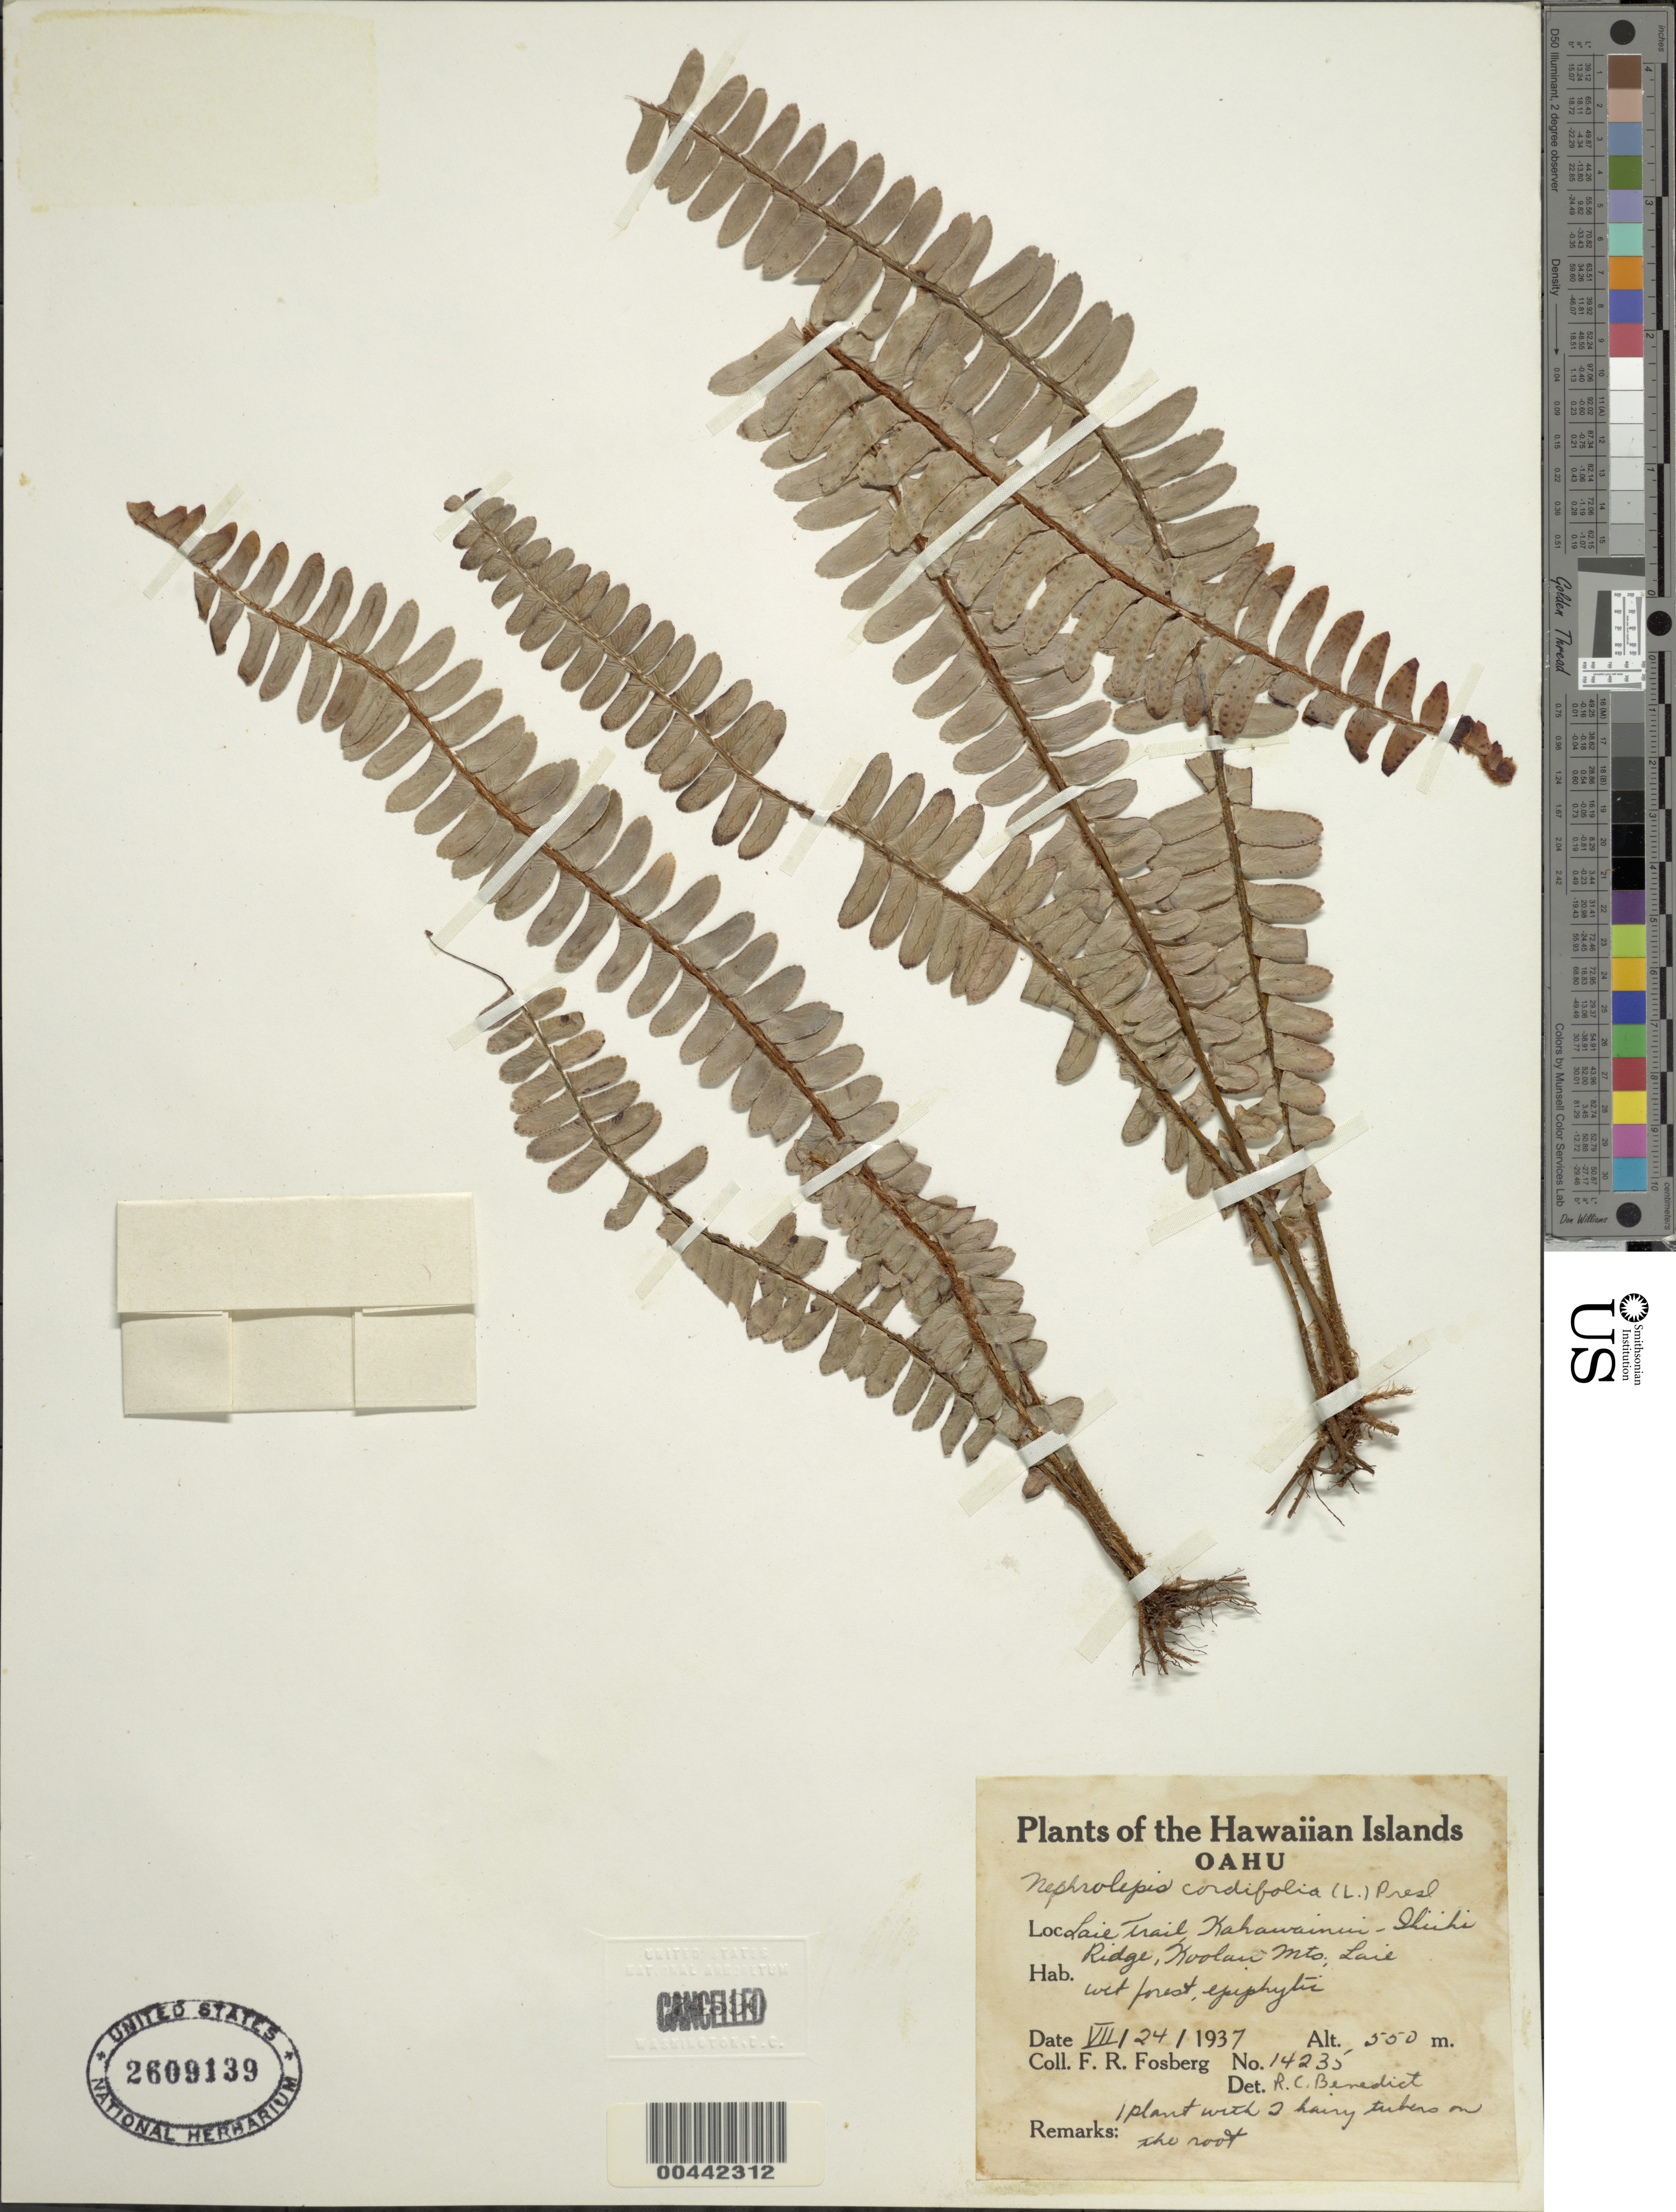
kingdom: Plantae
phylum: Tracheophyta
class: Polypodiopsida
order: Polypodiales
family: Nephrolepidaceae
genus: Nephrolepis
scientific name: Nephrolepis cordifolia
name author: (L.) C. Presl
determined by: Benedict Ayers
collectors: F. R. Fosberg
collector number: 14235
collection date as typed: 24 Jul 1937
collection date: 1937-07-24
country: United States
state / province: Hawaii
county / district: Honolulu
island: Oahu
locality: Laie TRail, Kahawainui-Ihiihi Ridge, Koolau Mts., Laie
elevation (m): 550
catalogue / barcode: US 2609193